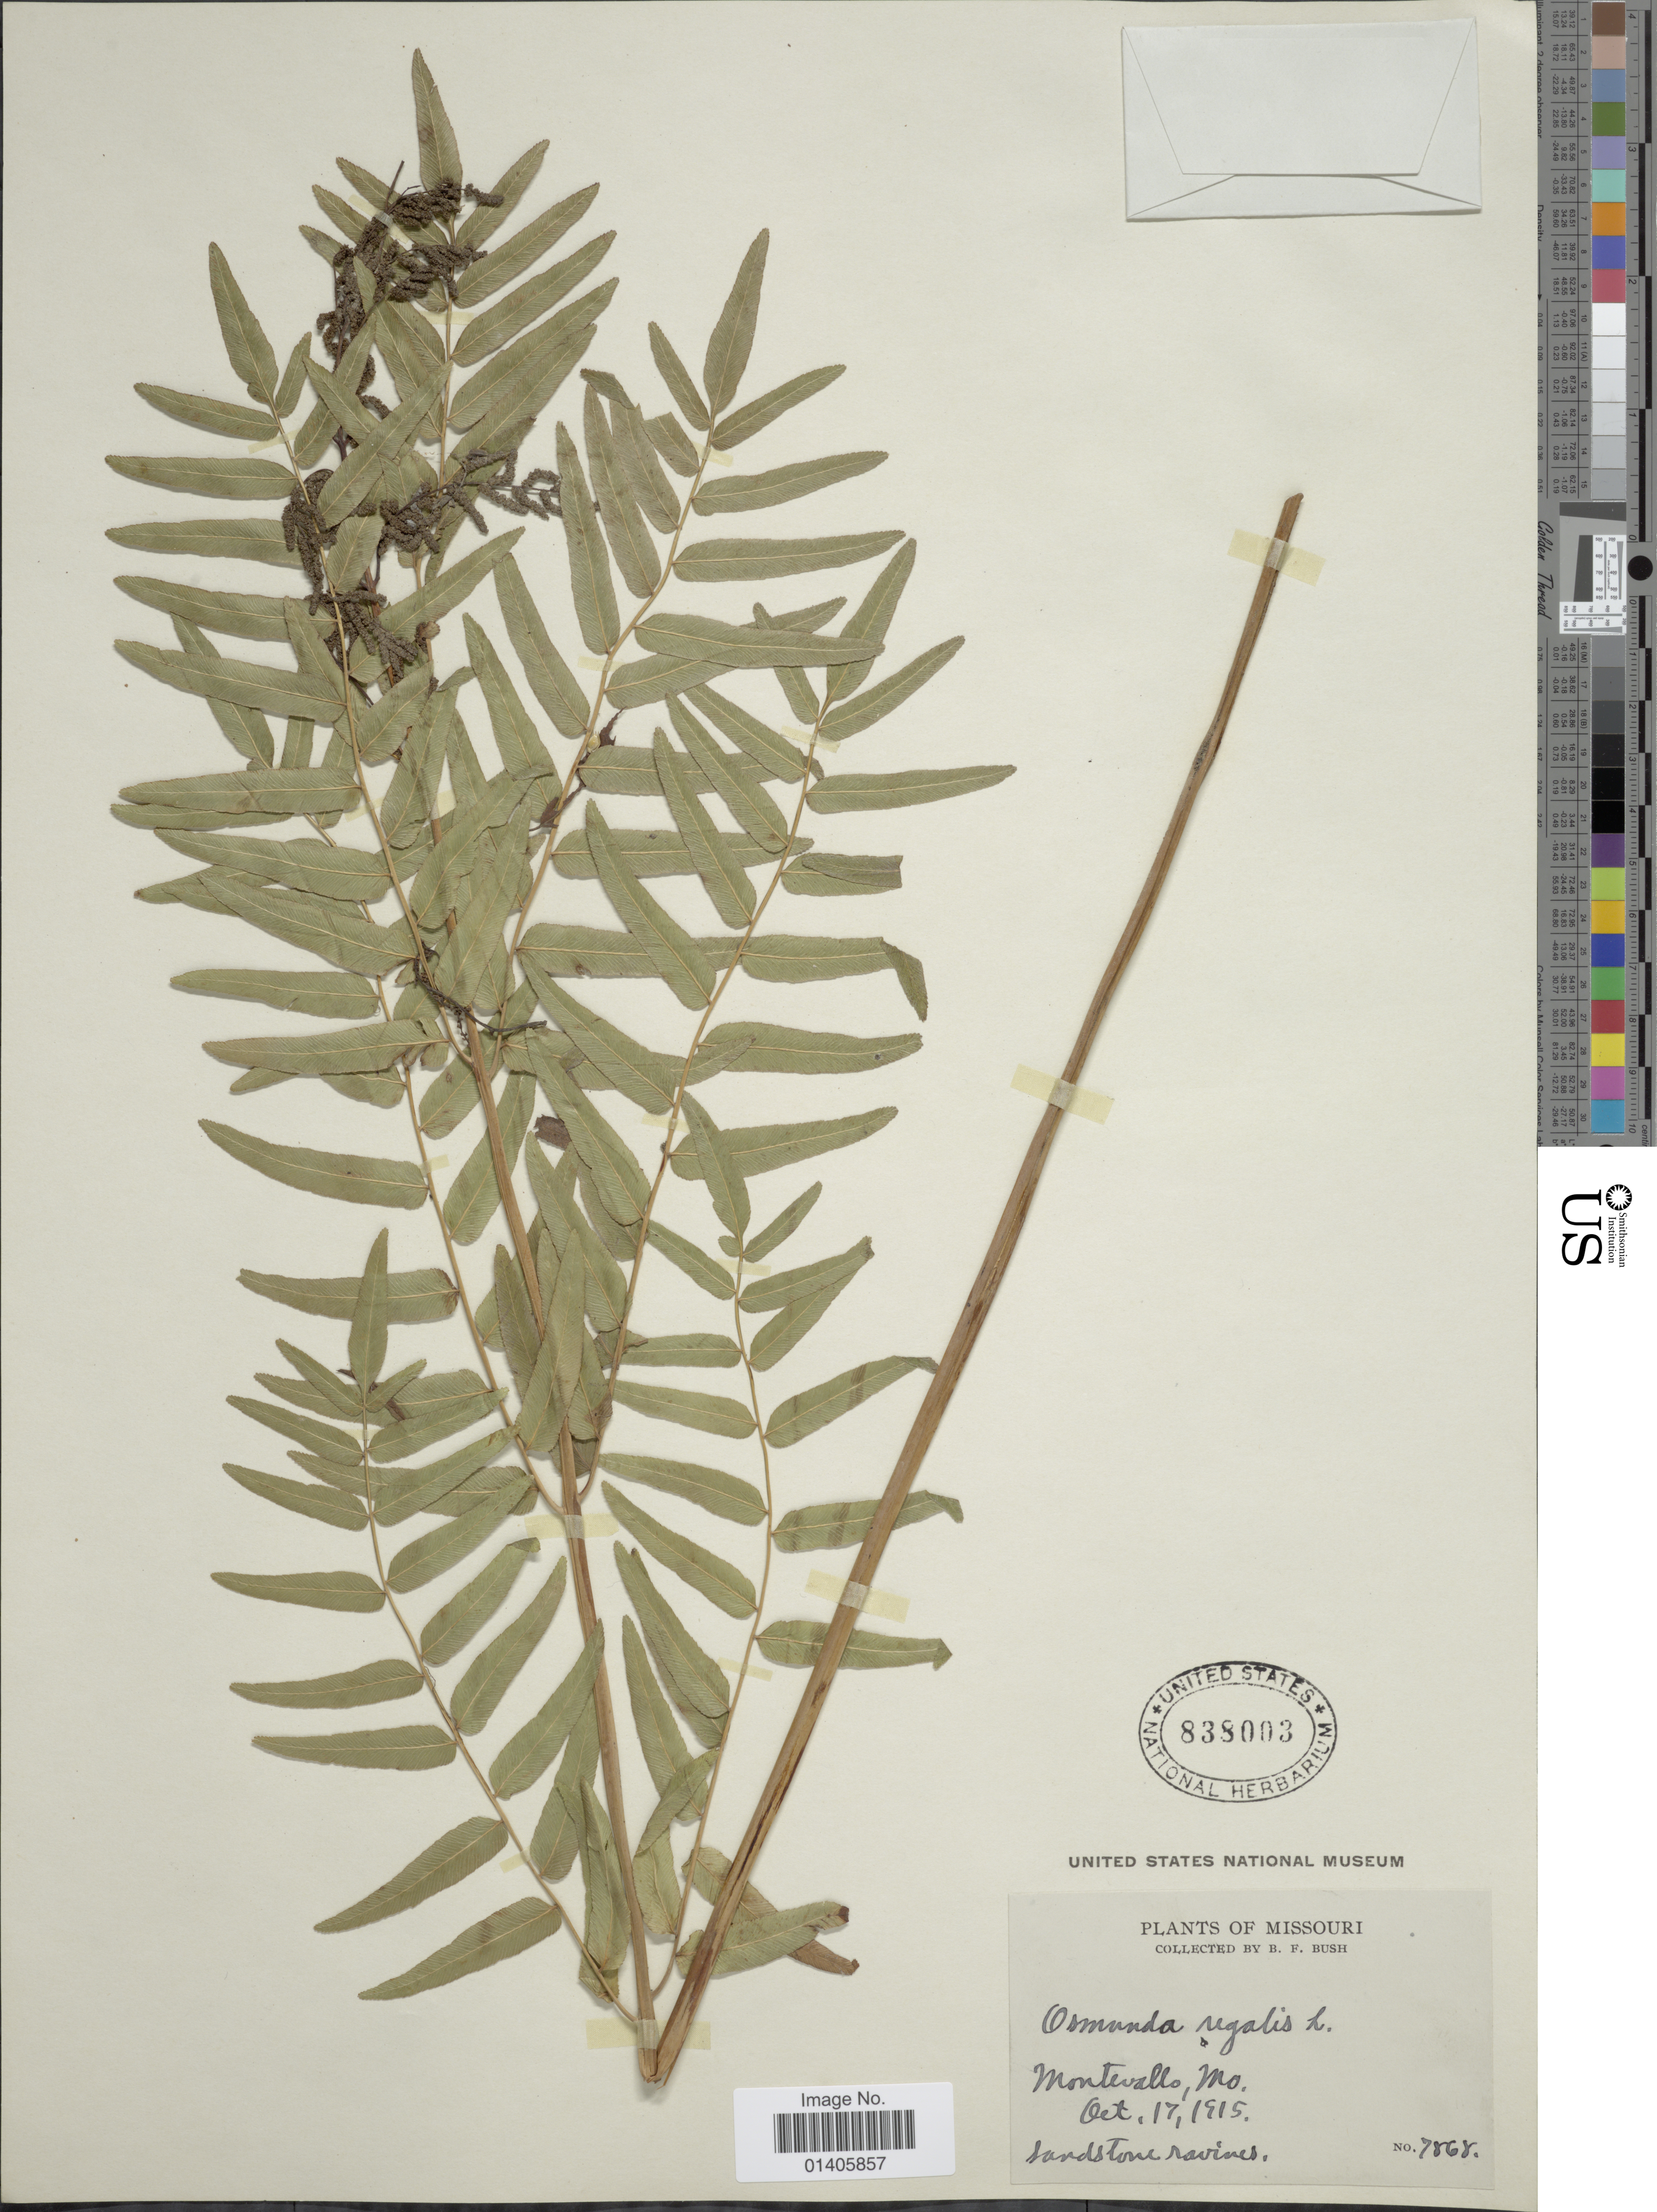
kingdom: Plantae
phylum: Tracheophyta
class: Polypodiopsida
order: Osmundales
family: Osmundaceae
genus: Osmunda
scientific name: Osmunda regalis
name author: L.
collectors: B. F. Bush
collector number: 7868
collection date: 1915-10-17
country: United States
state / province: Missouri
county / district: Vernon County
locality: Montevallo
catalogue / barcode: US 838003